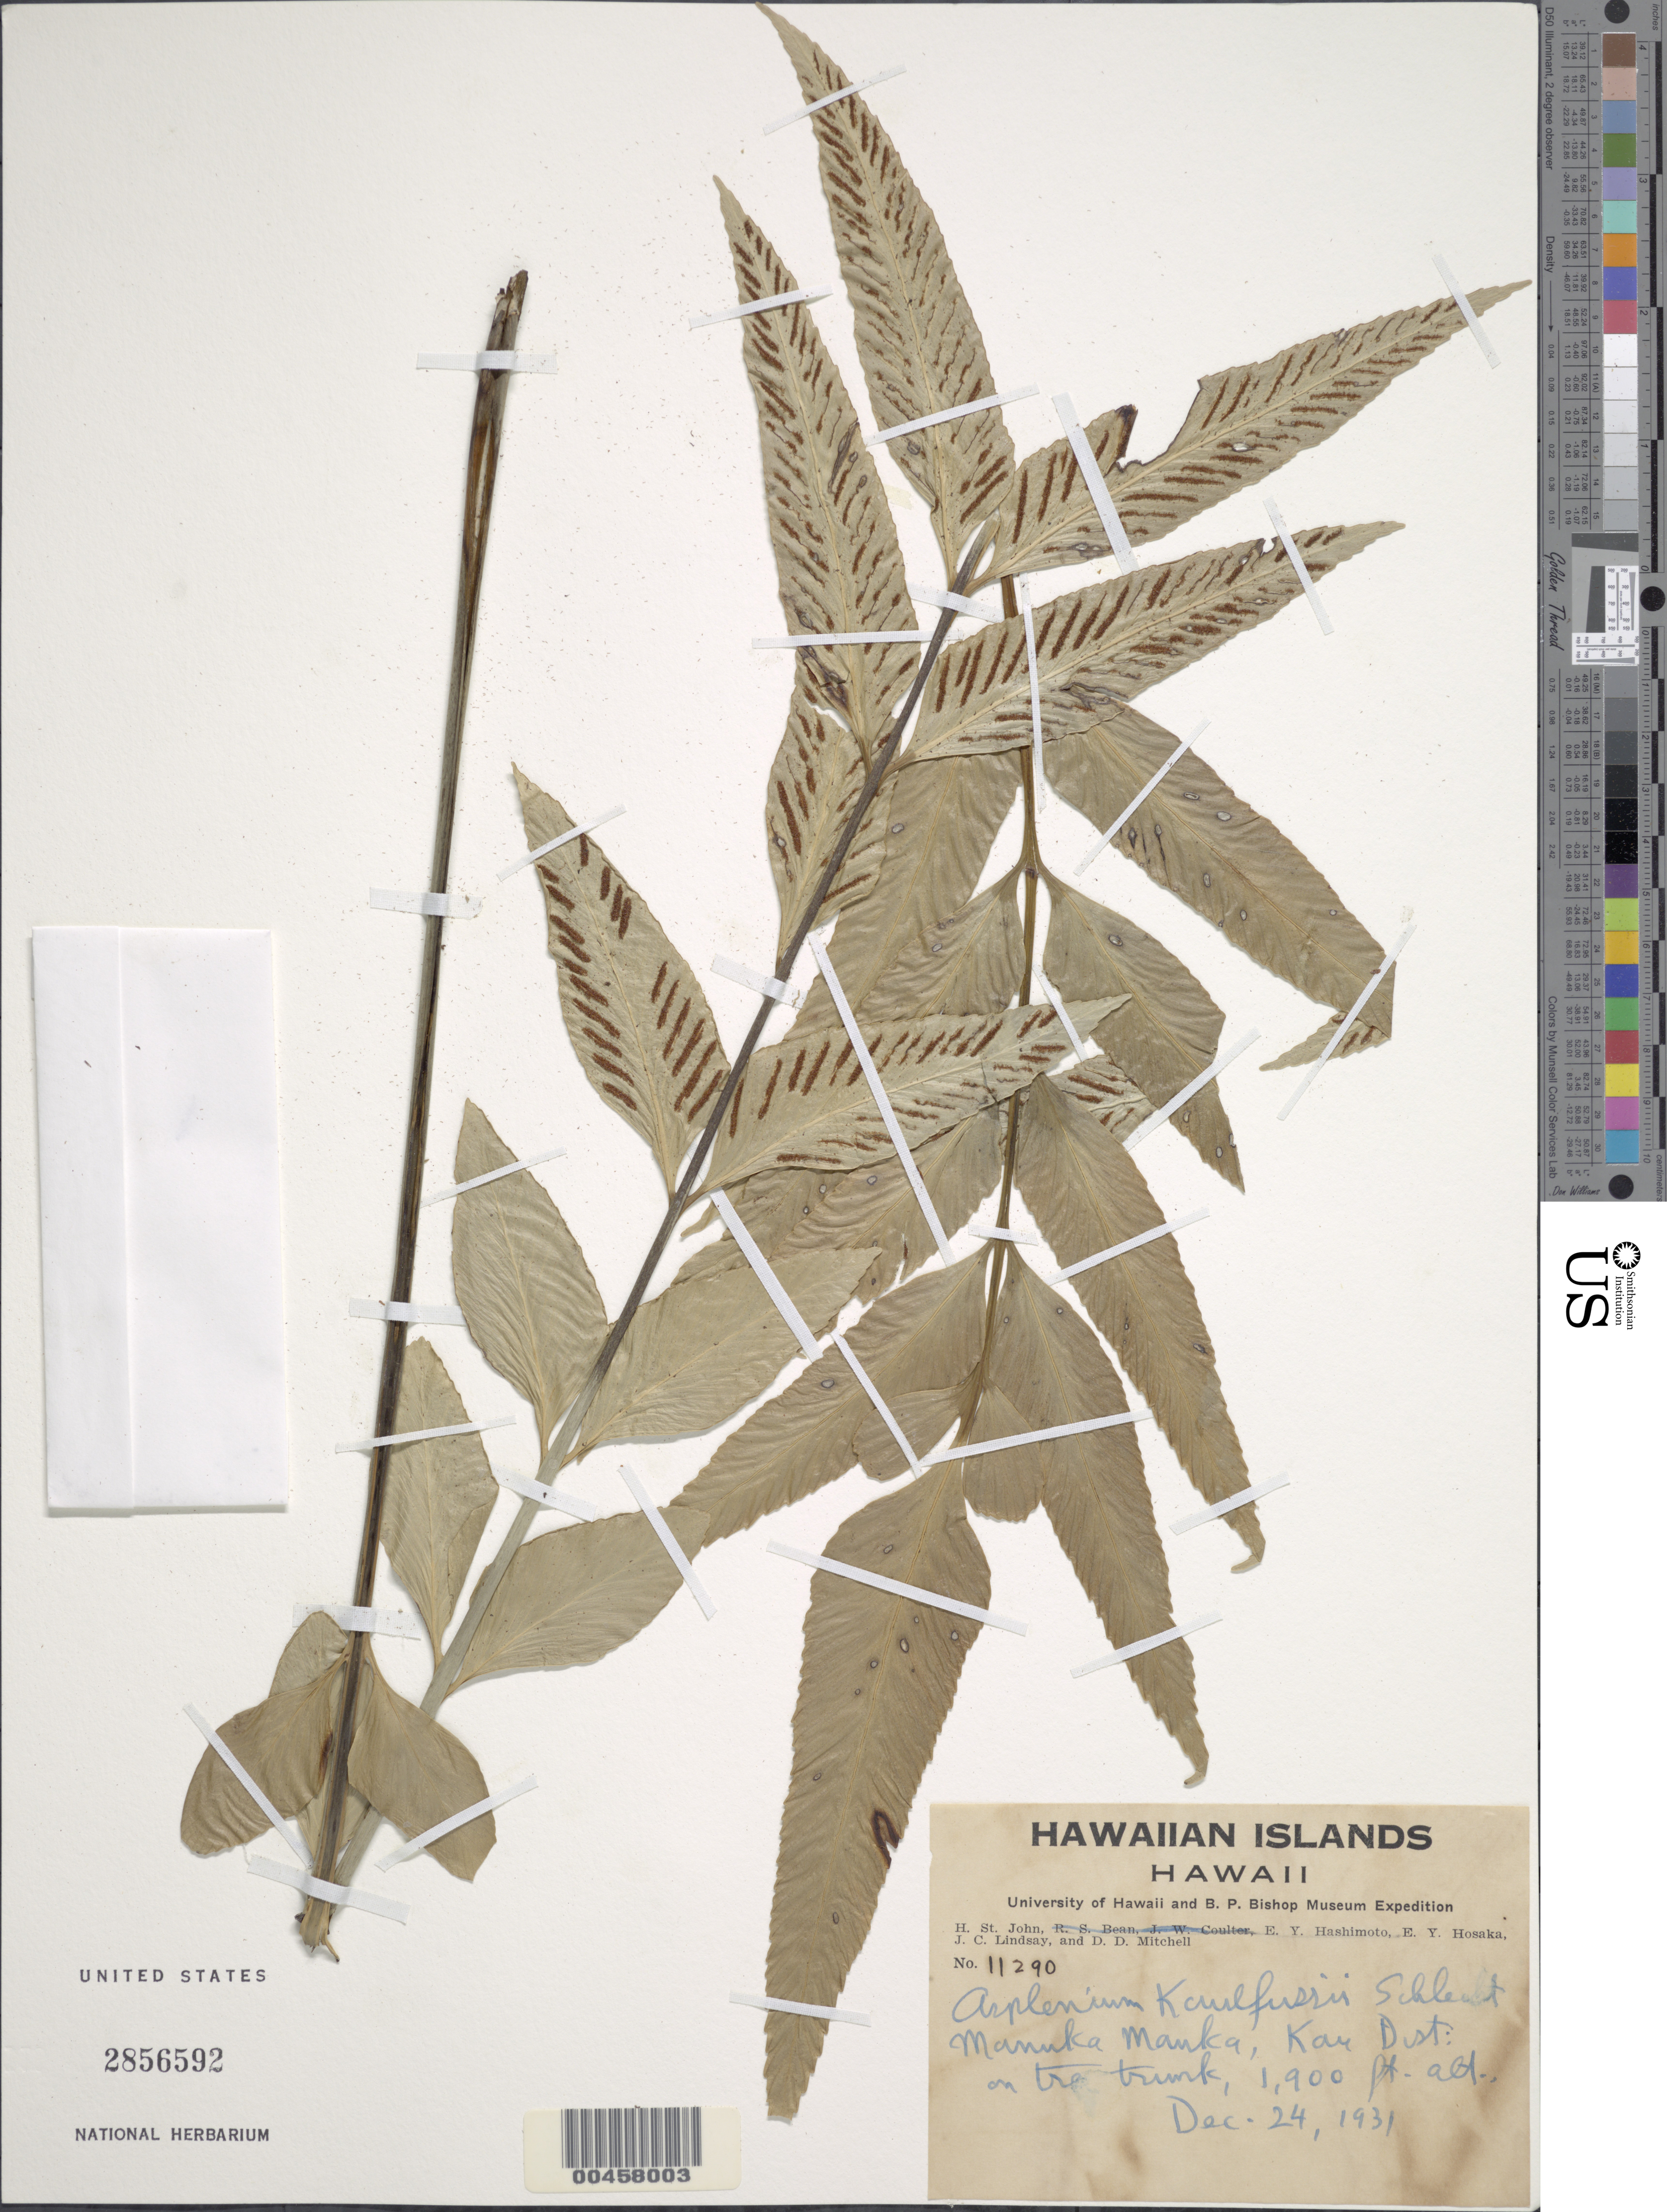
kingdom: Plantae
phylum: Tracheophyta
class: Polypodiopsida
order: Polypodiales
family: Aspleniaceae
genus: Asplenium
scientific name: Asplenium kaulfussii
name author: Schltdl.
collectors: H. St. John, E. Hashimoto & E. Y. Hosaka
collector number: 11290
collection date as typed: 24 Dec 1931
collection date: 1931-12-24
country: United States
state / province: Hawaii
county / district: Hawaii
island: Hawaii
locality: Manuka Mauka, Kau Dist.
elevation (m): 579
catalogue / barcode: US 2856592